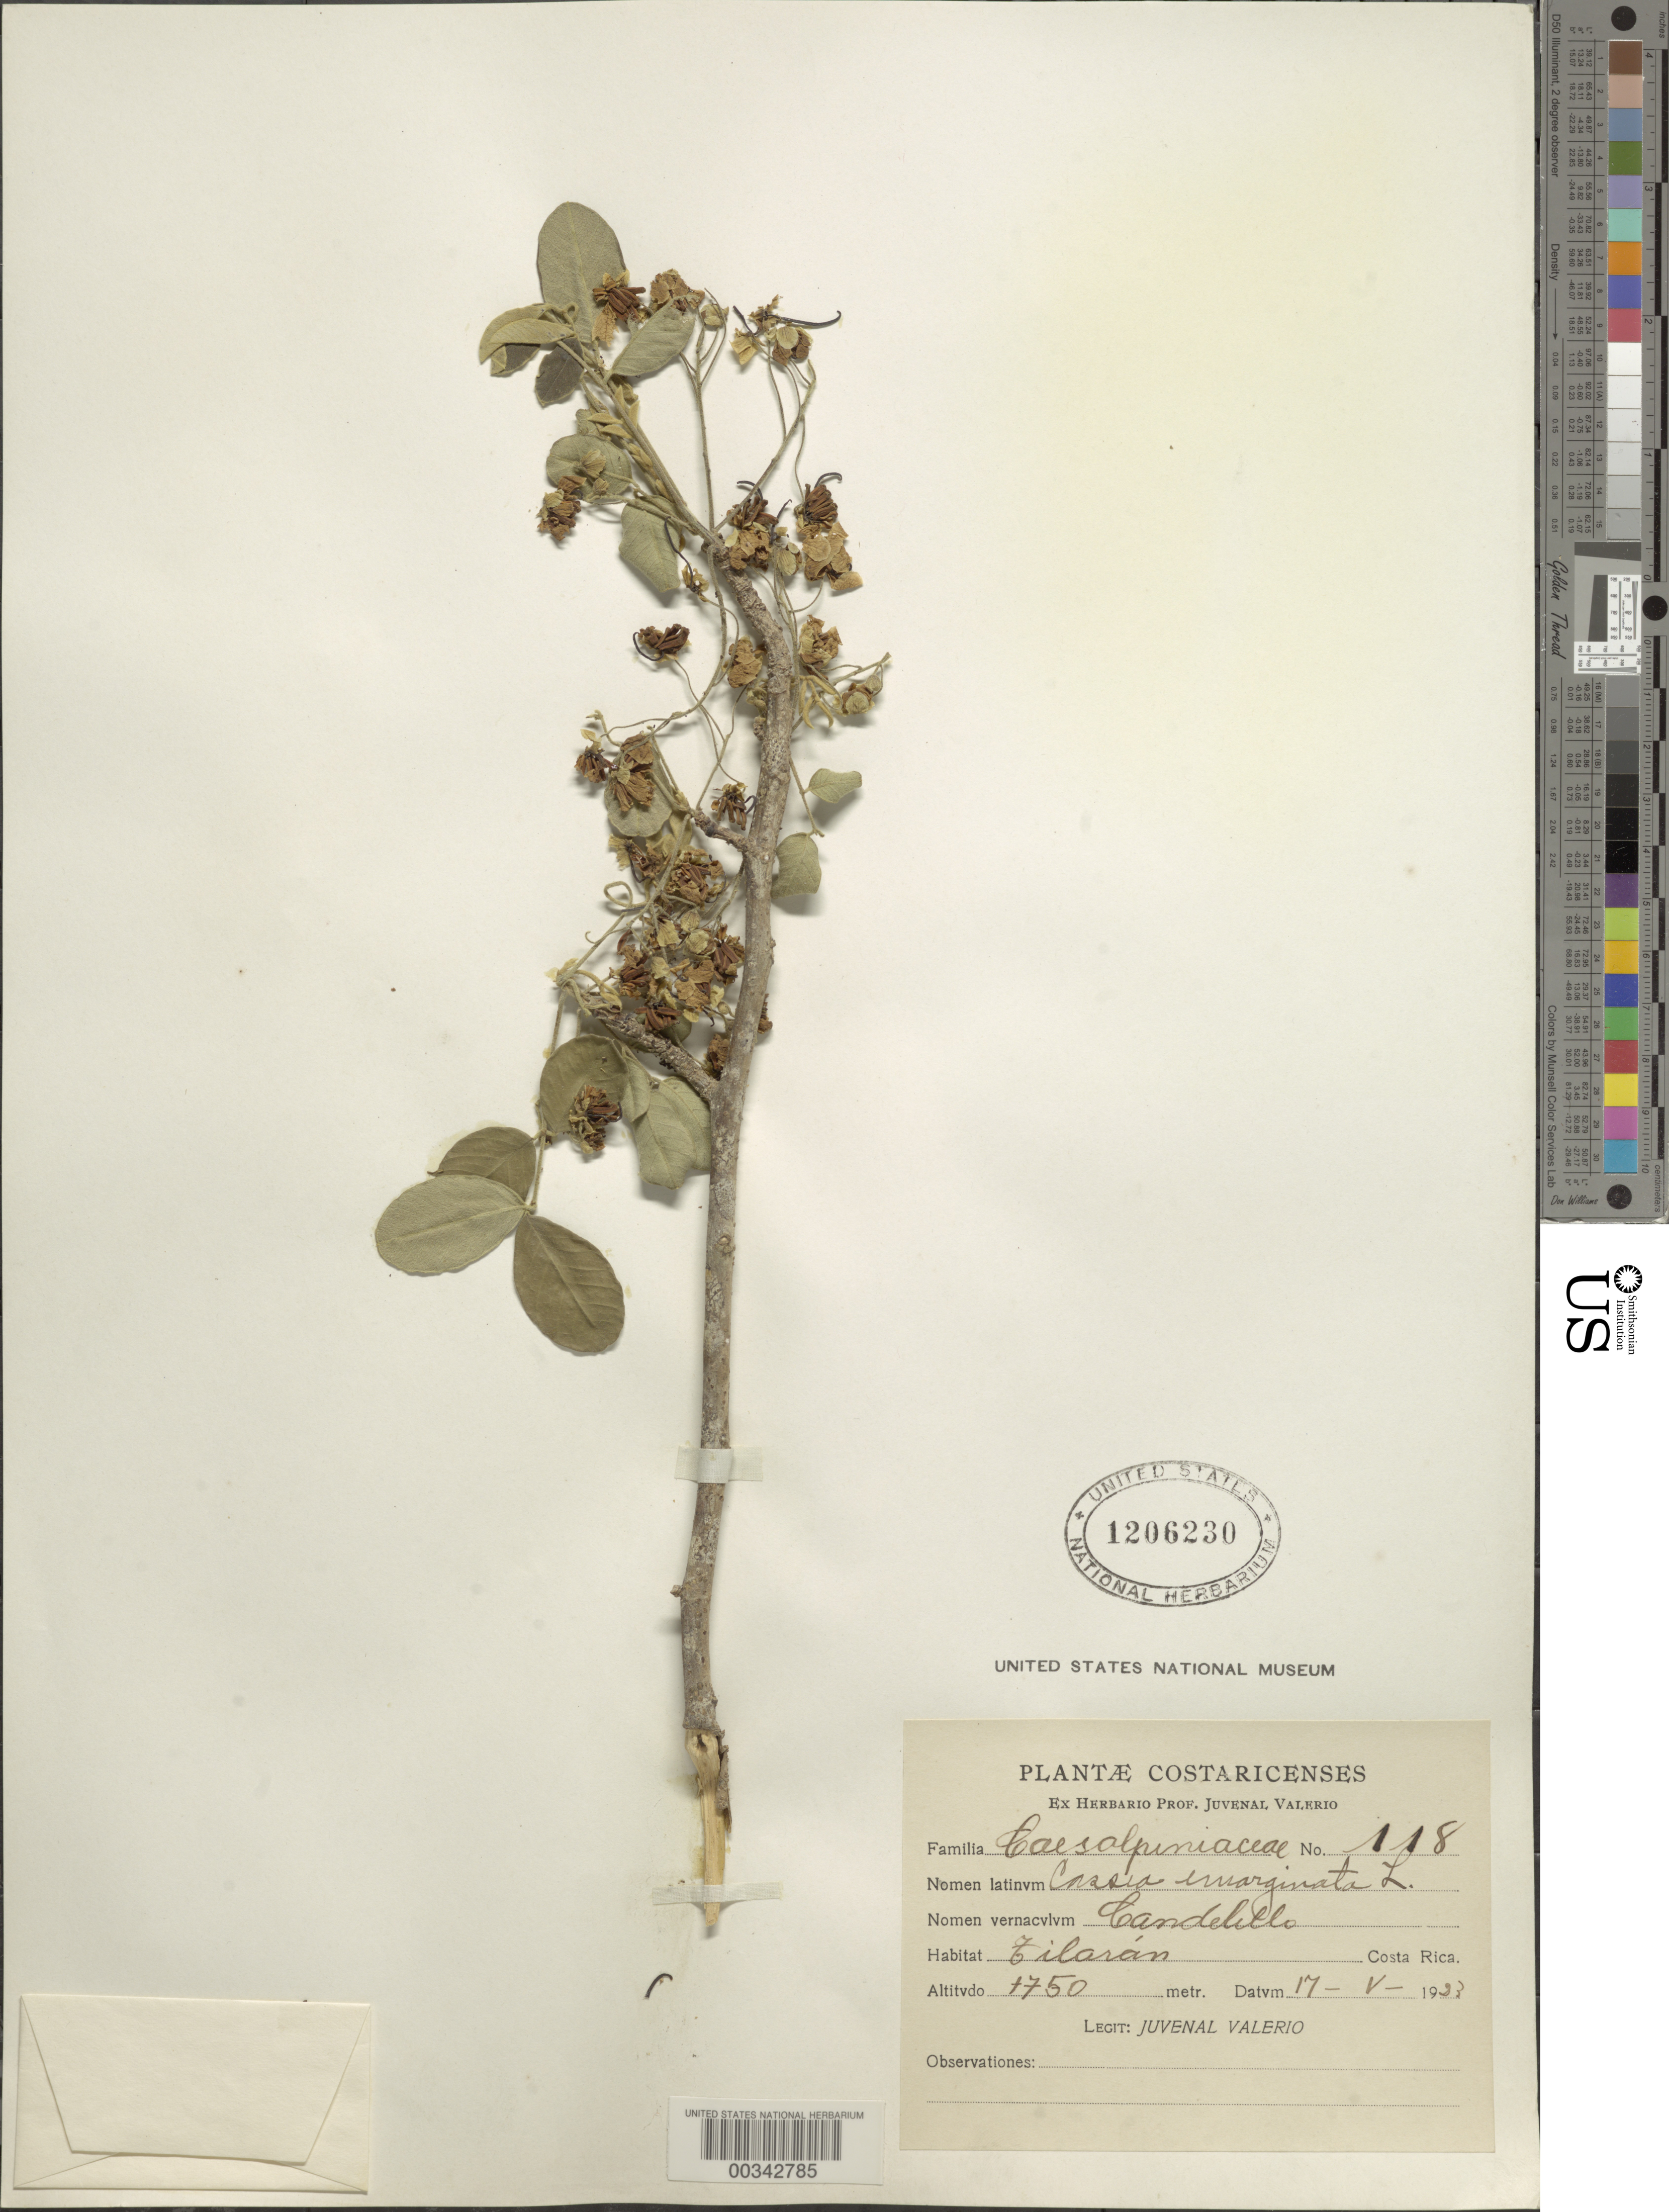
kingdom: Plantae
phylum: Tracheophyta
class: Magnoliopsida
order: Fabales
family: Fabaceae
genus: Senna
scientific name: Senna emarginata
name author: L.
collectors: J. Valerio R.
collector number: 118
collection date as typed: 17 May 1923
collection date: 1923-05-17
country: Costa Rica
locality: Tilarán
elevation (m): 1750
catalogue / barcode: US 1206230